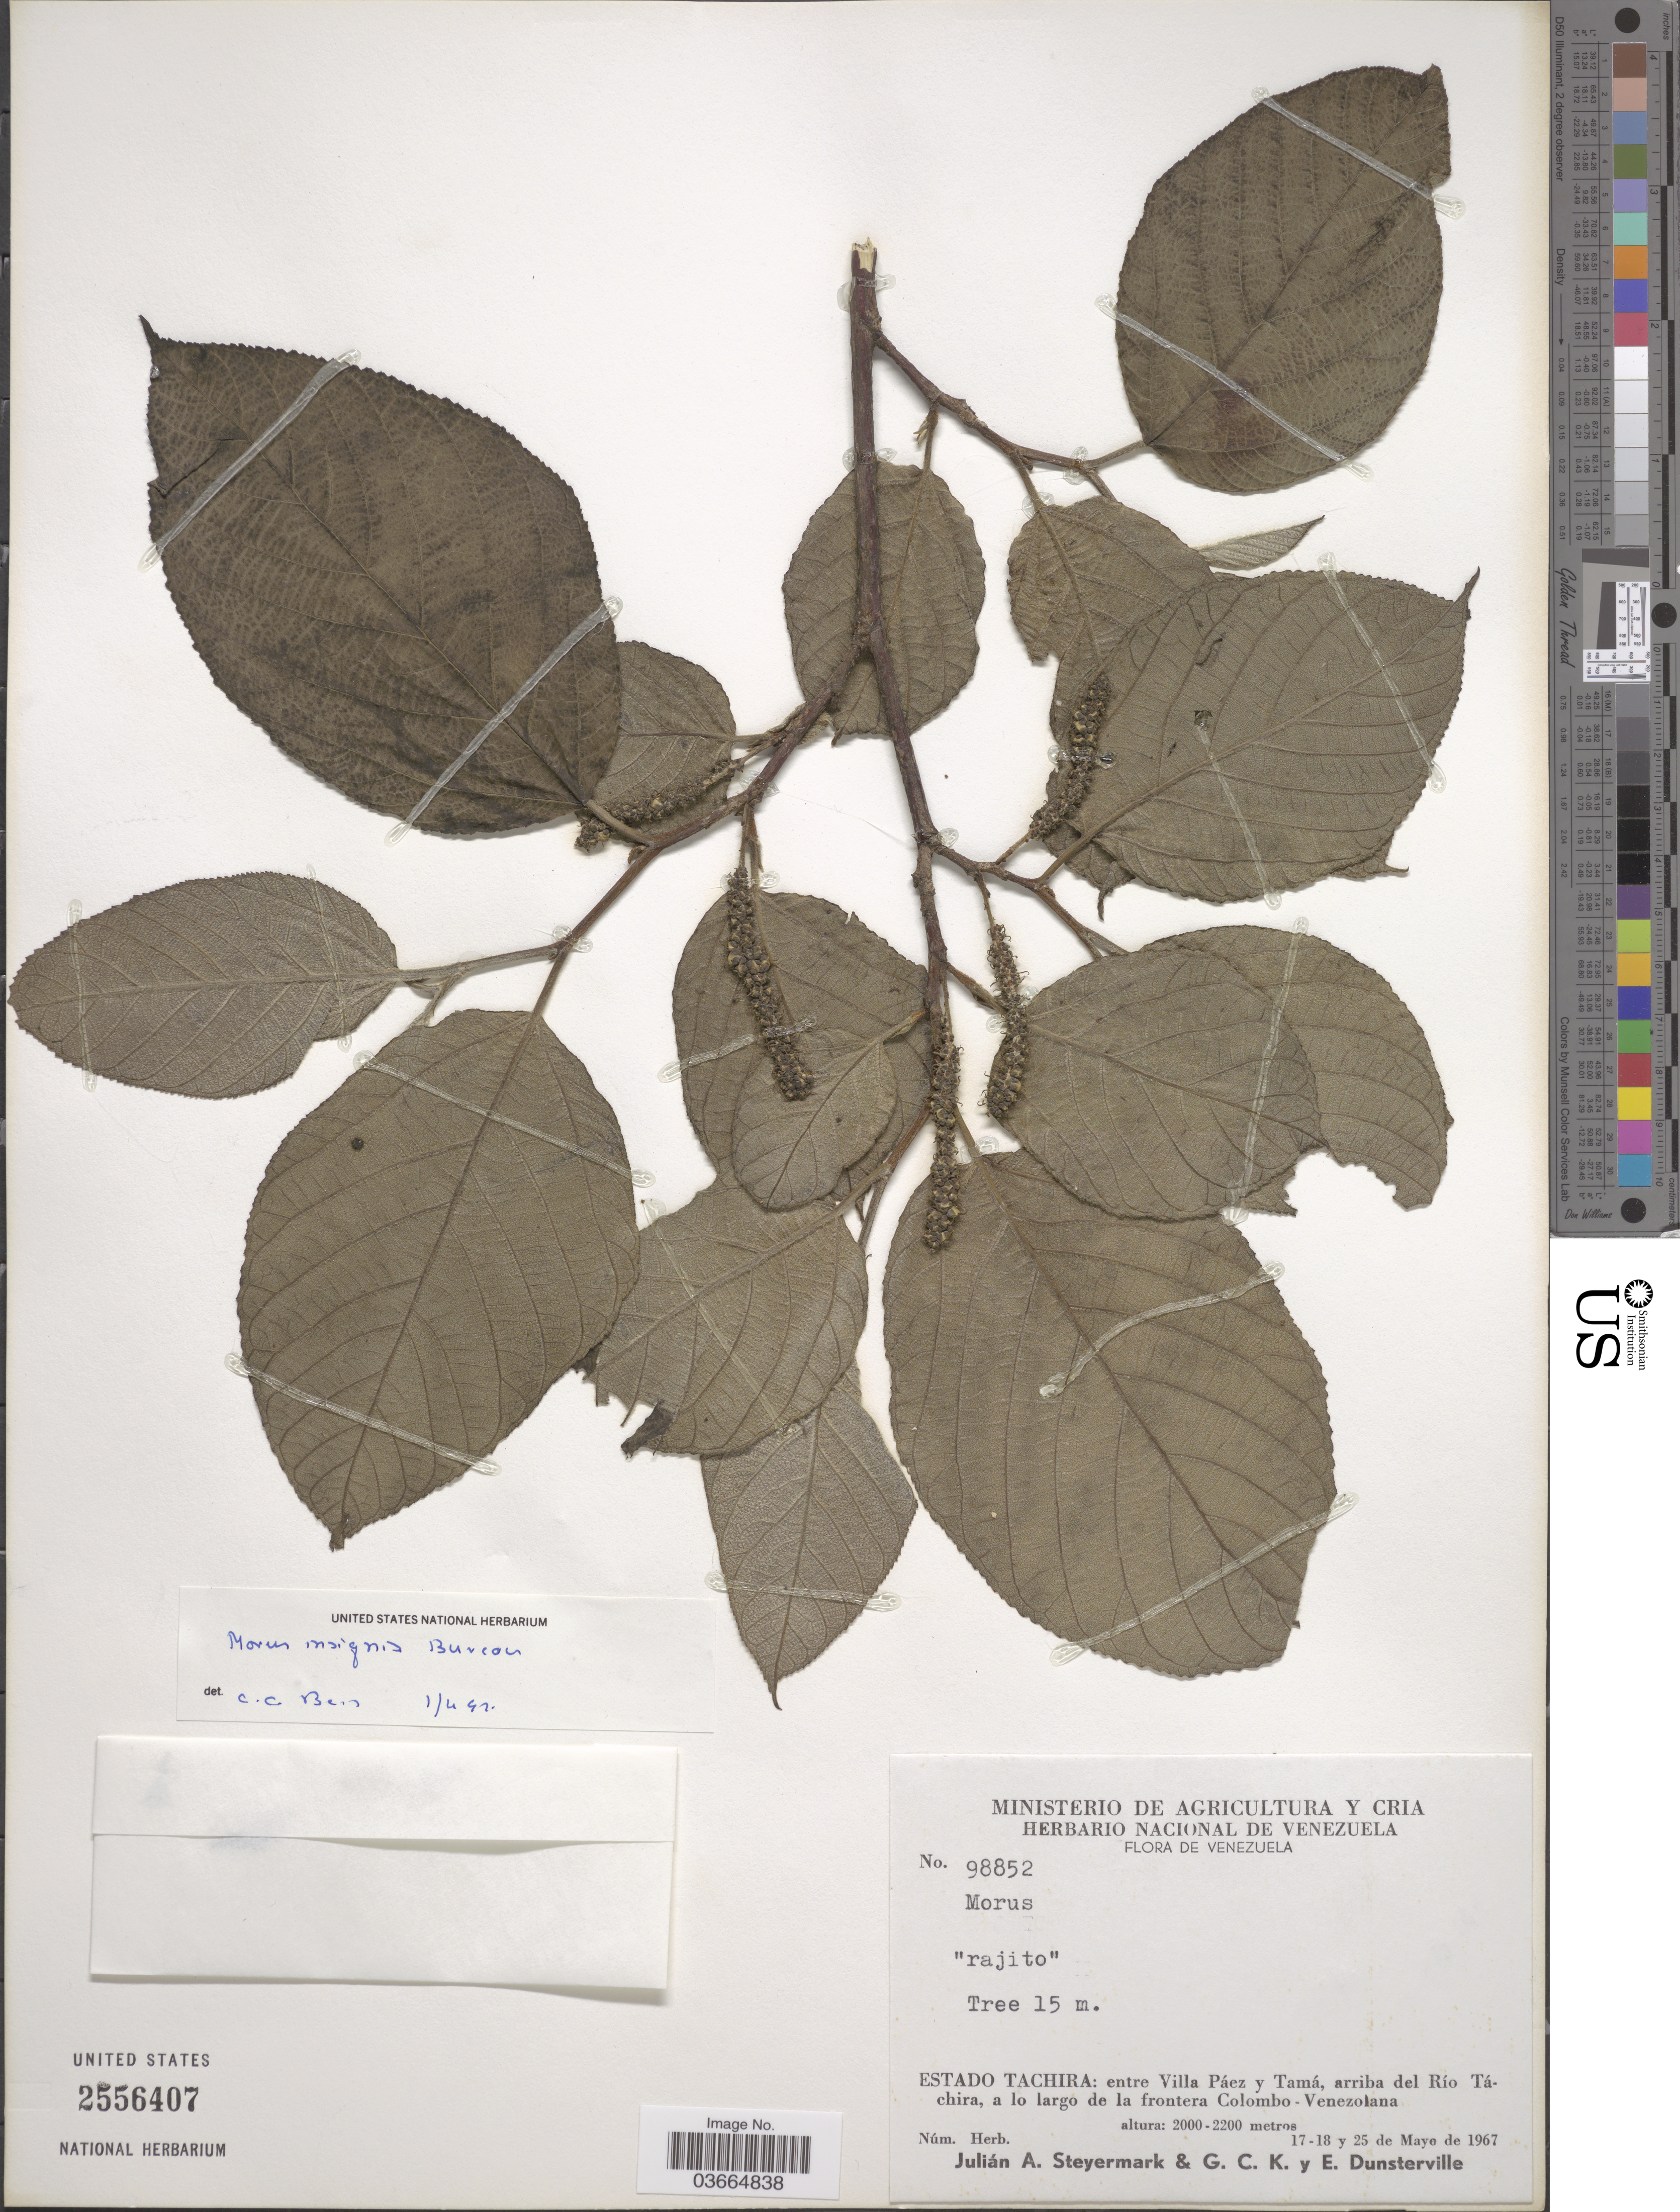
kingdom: Plantae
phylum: Tracheophyta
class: Magnoliopsida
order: Rosales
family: Moraceae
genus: Paratrophis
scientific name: Paratrophis insignis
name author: (Bureau) E. M. Gardner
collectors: J. Steyermark, G. C. K. Dunsterville & E. Dunsterville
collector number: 98852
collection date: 1967-05-17/1967-05-25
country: Venezuela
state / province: Tachira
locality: Estado Tachira: entre Villa Páez y Tamá, arriba del Río Táchira, a lo largo de la frontera Colombo - Venezolana.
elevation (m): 2000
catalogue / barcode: US 2556407